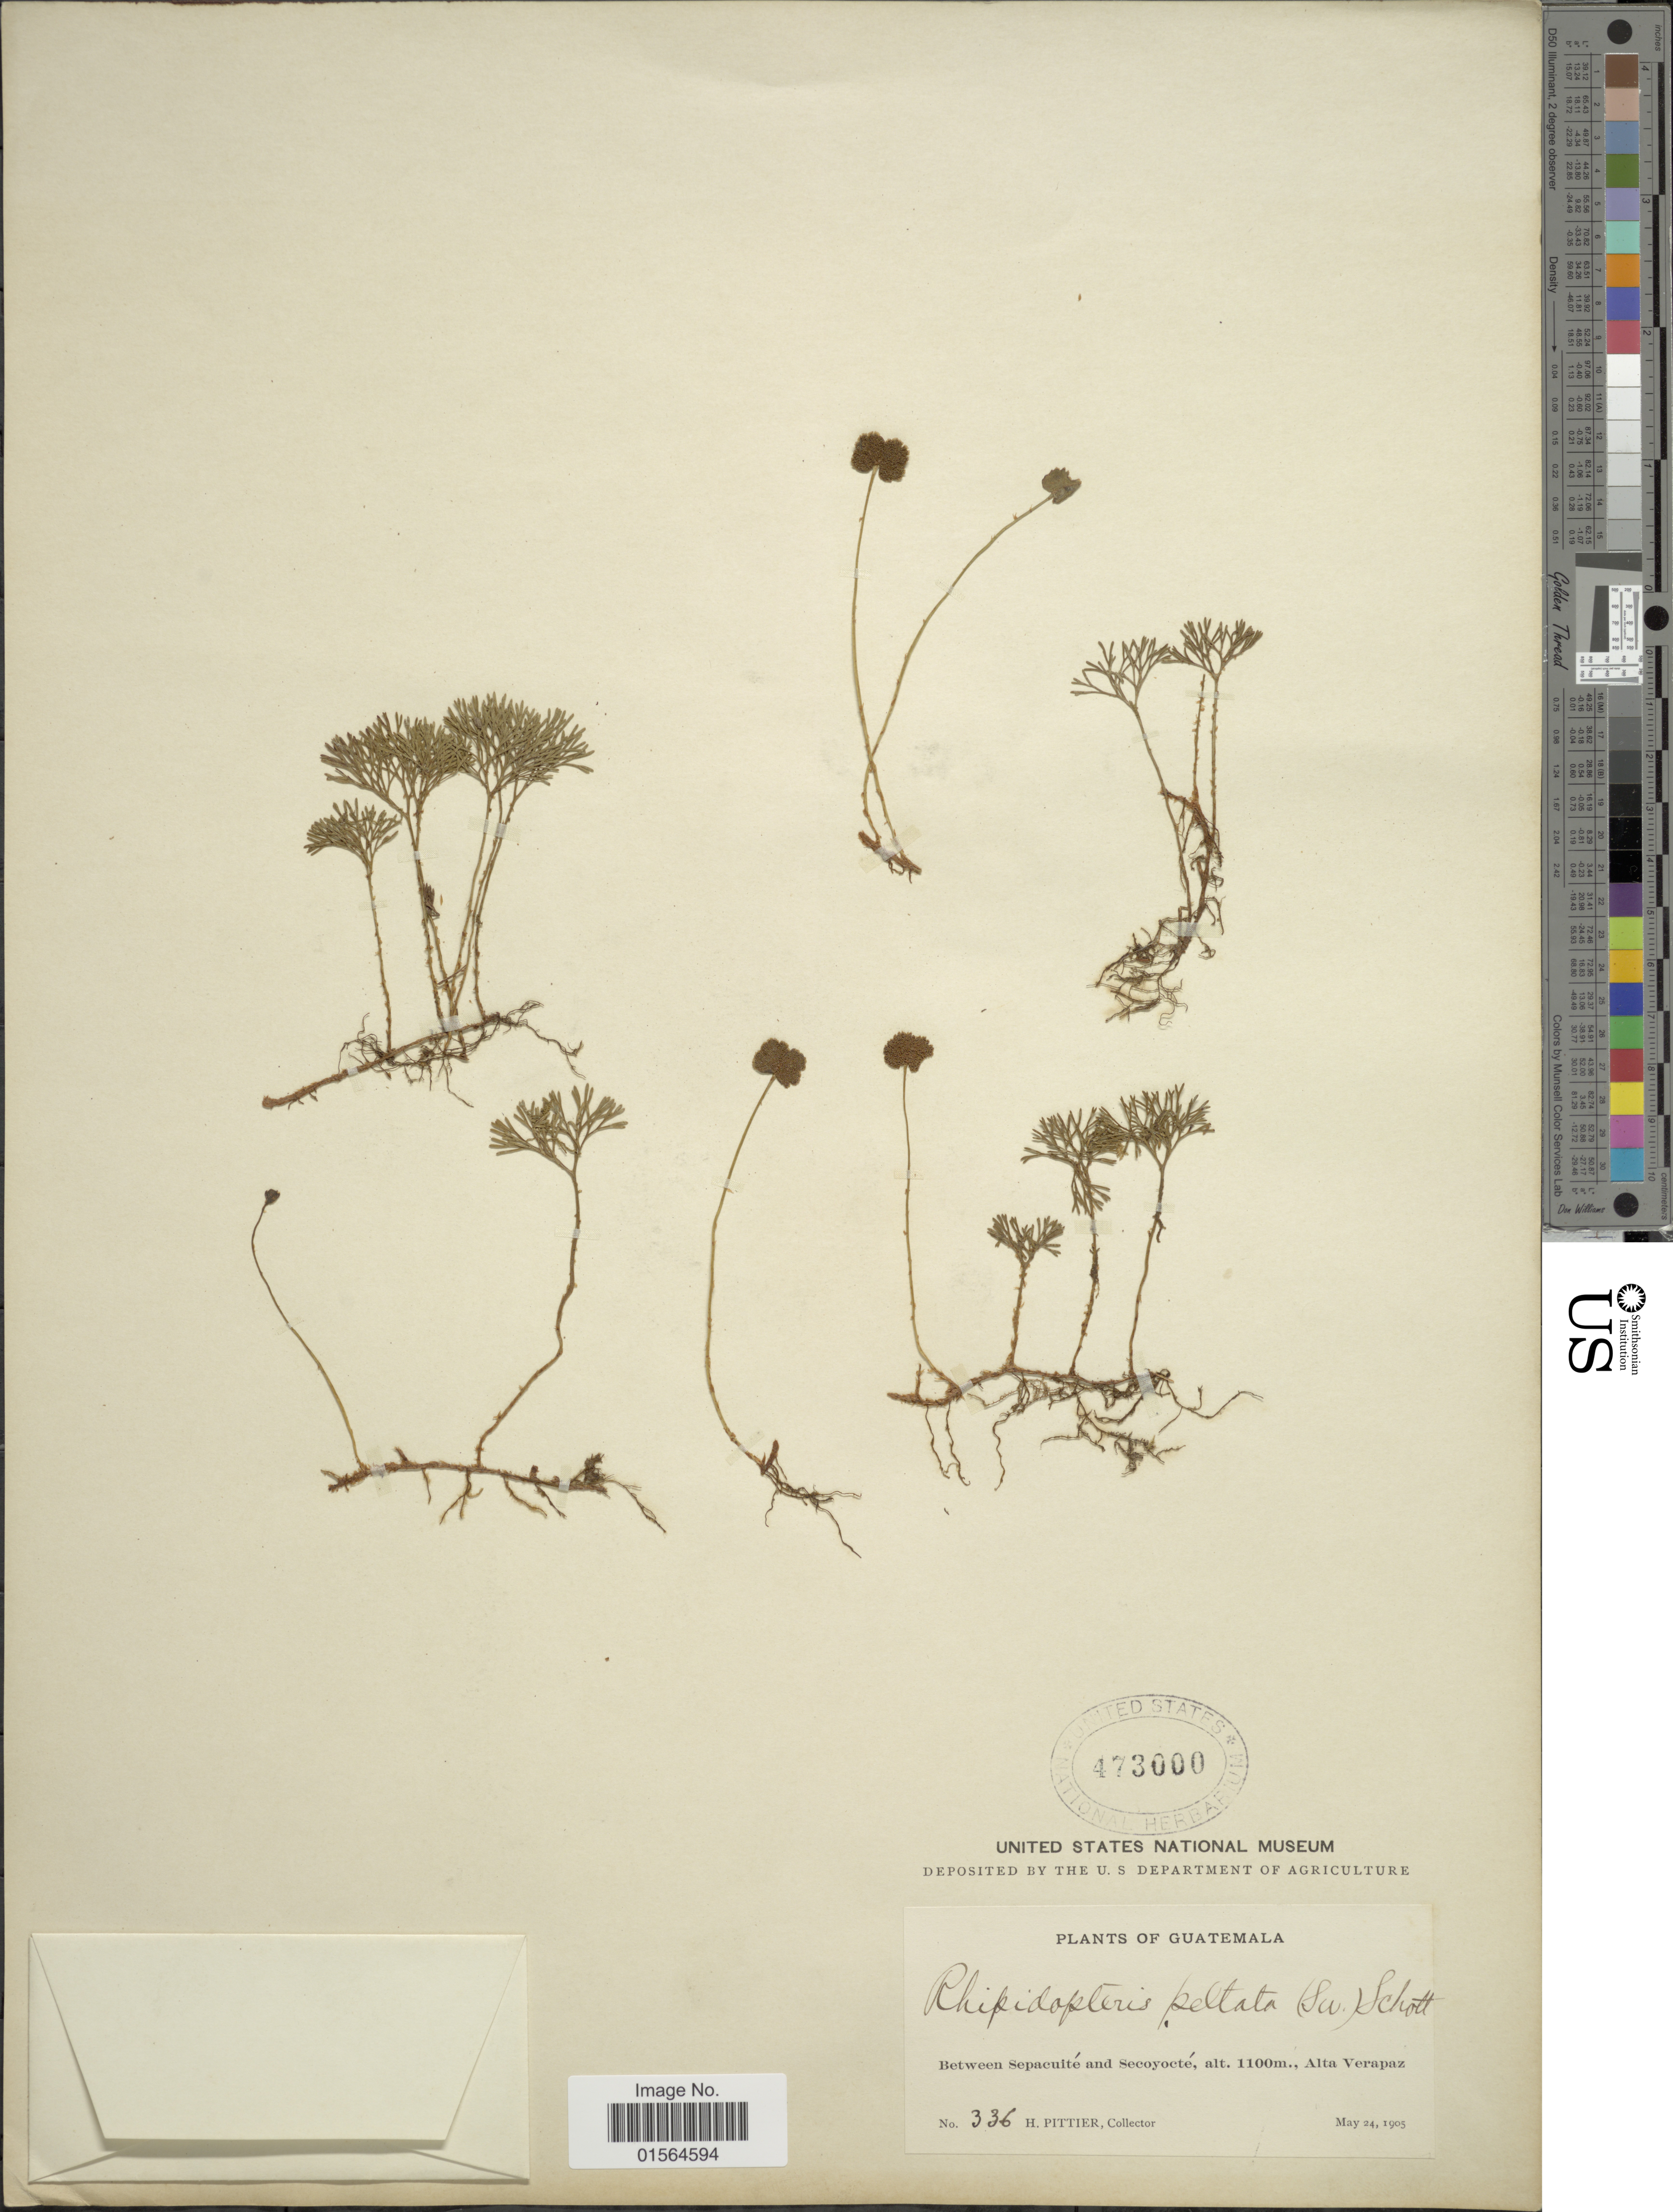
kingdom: Plantae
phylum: Tracheophyta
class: Polypodiopsida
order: Polypodiales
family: Dryopteridaceae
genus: Elaphoglossum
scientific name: Elaphoglossum peltatum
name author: (Sw.) Urb.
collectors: H. F. Pittier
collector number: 336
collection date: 1905-05-24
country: Guatemala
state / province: Alta Verapaz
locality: Between Sepacuite and Secoyocte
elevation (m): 1100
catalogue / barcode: US 473000